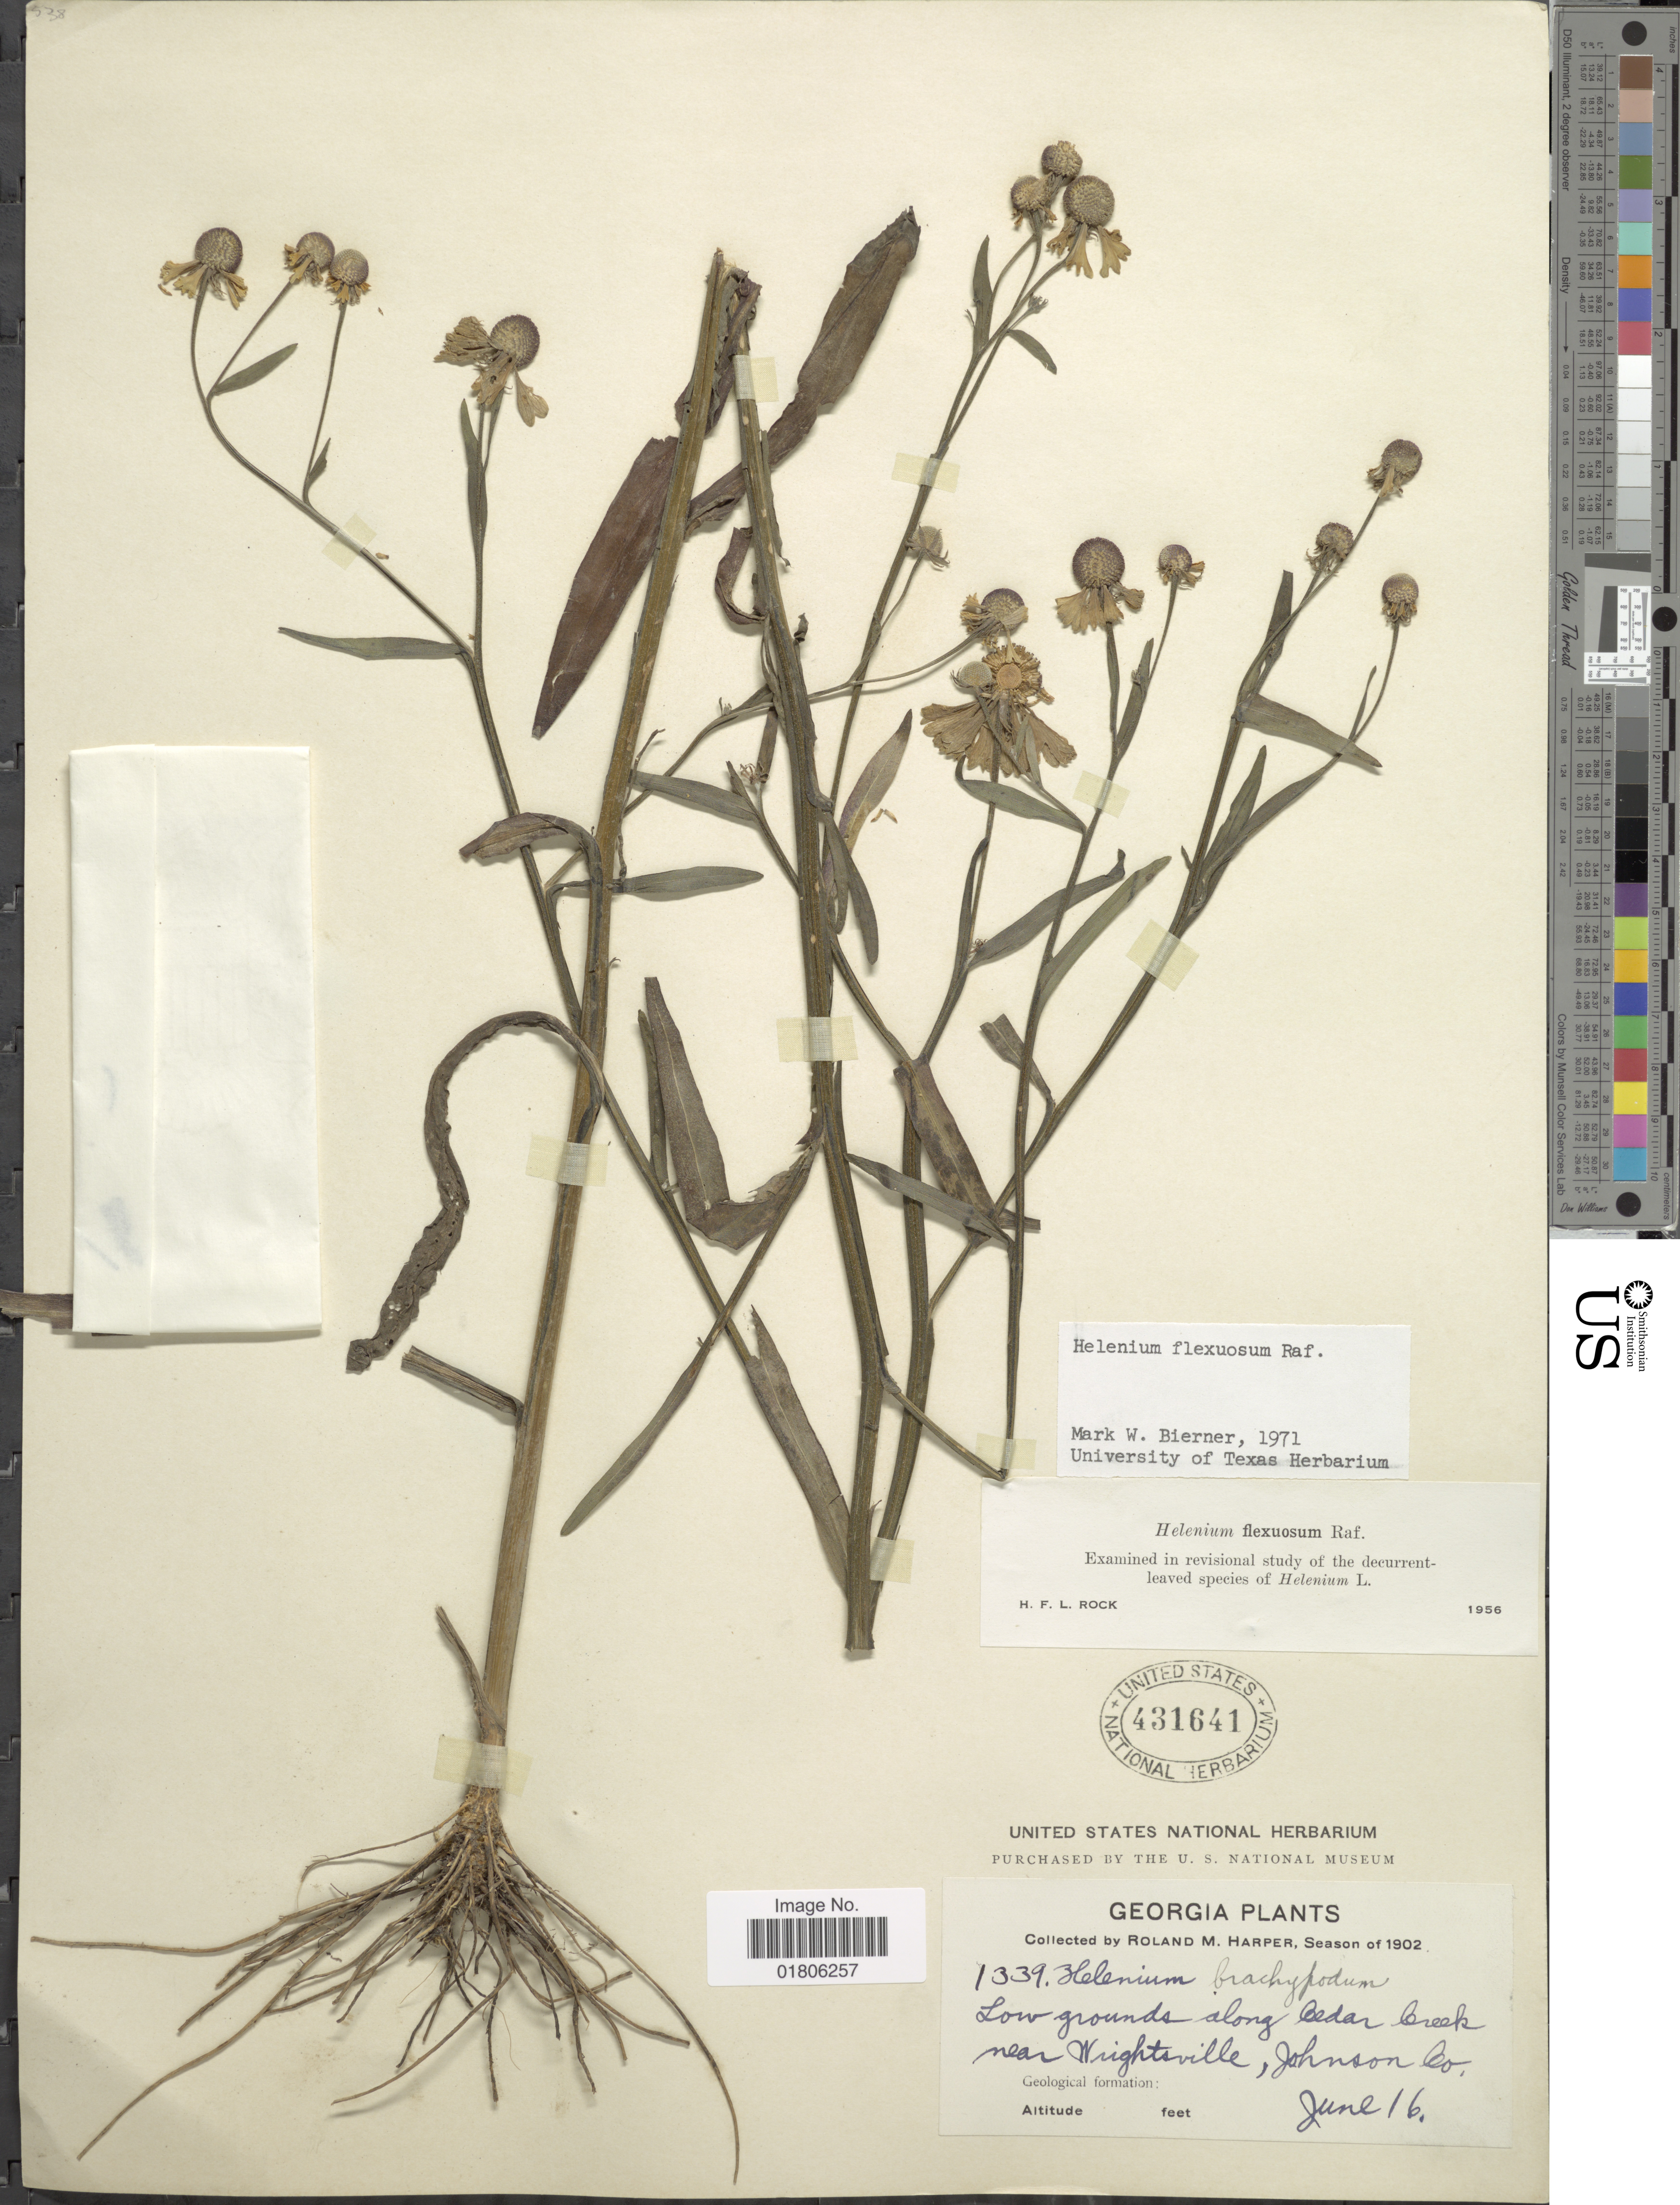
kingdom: Plantae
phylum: Tracheophyta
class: Magnoliopsida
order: Asterales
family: Asteraceae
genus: Helenium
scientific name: Helenium flexuosum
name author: Raf.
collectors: R. M. Harper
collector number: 1339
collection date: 1902-06-16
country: United States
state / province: Georgia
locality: Along Cedar Creek, near Wrightsville, Johnson Co.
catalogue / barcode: US 431641